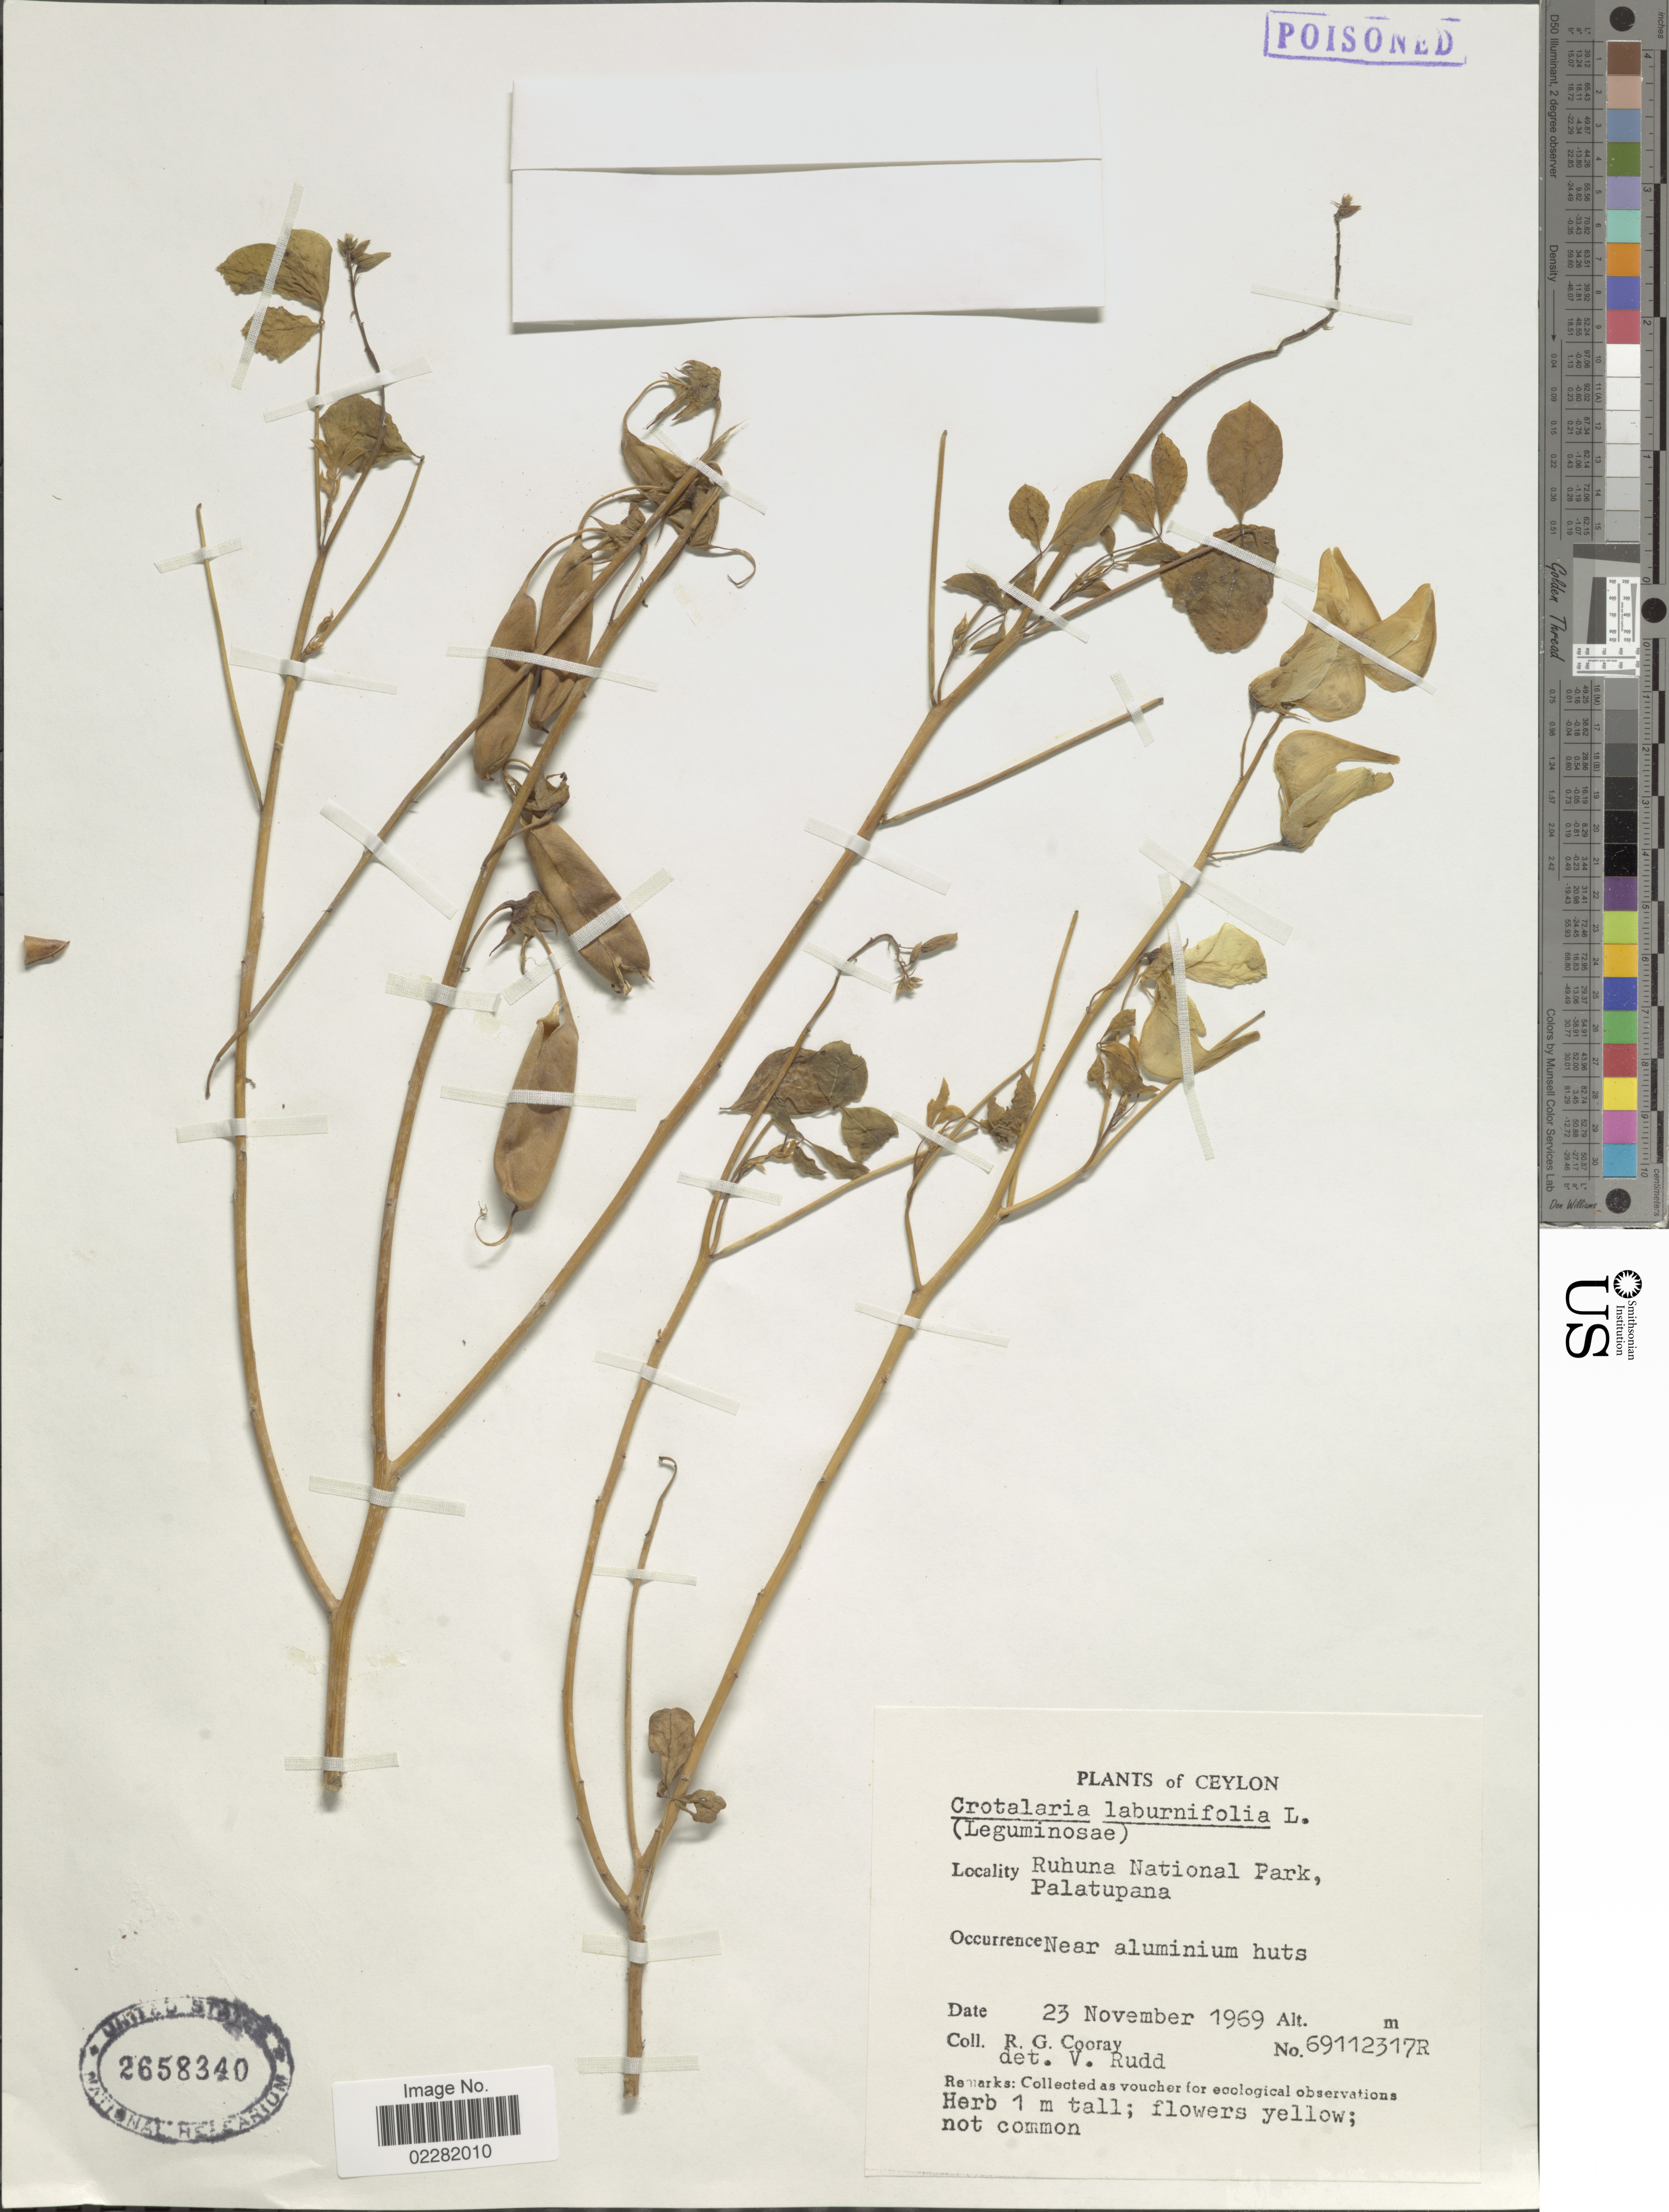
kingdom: Plantae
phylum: Tracheophyta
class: Magnoliopsida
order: Fabales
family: Fabaceae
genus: Crotalaria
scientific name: Crotalaria laburnifolia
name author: L.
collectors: R. Cooray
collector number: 69112317R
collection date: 1969-11-23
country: Sri Lanka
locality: Ceylon, Ruhuna Nationla Park, Palatupana, near aluminium huts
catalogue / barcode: US 2658340